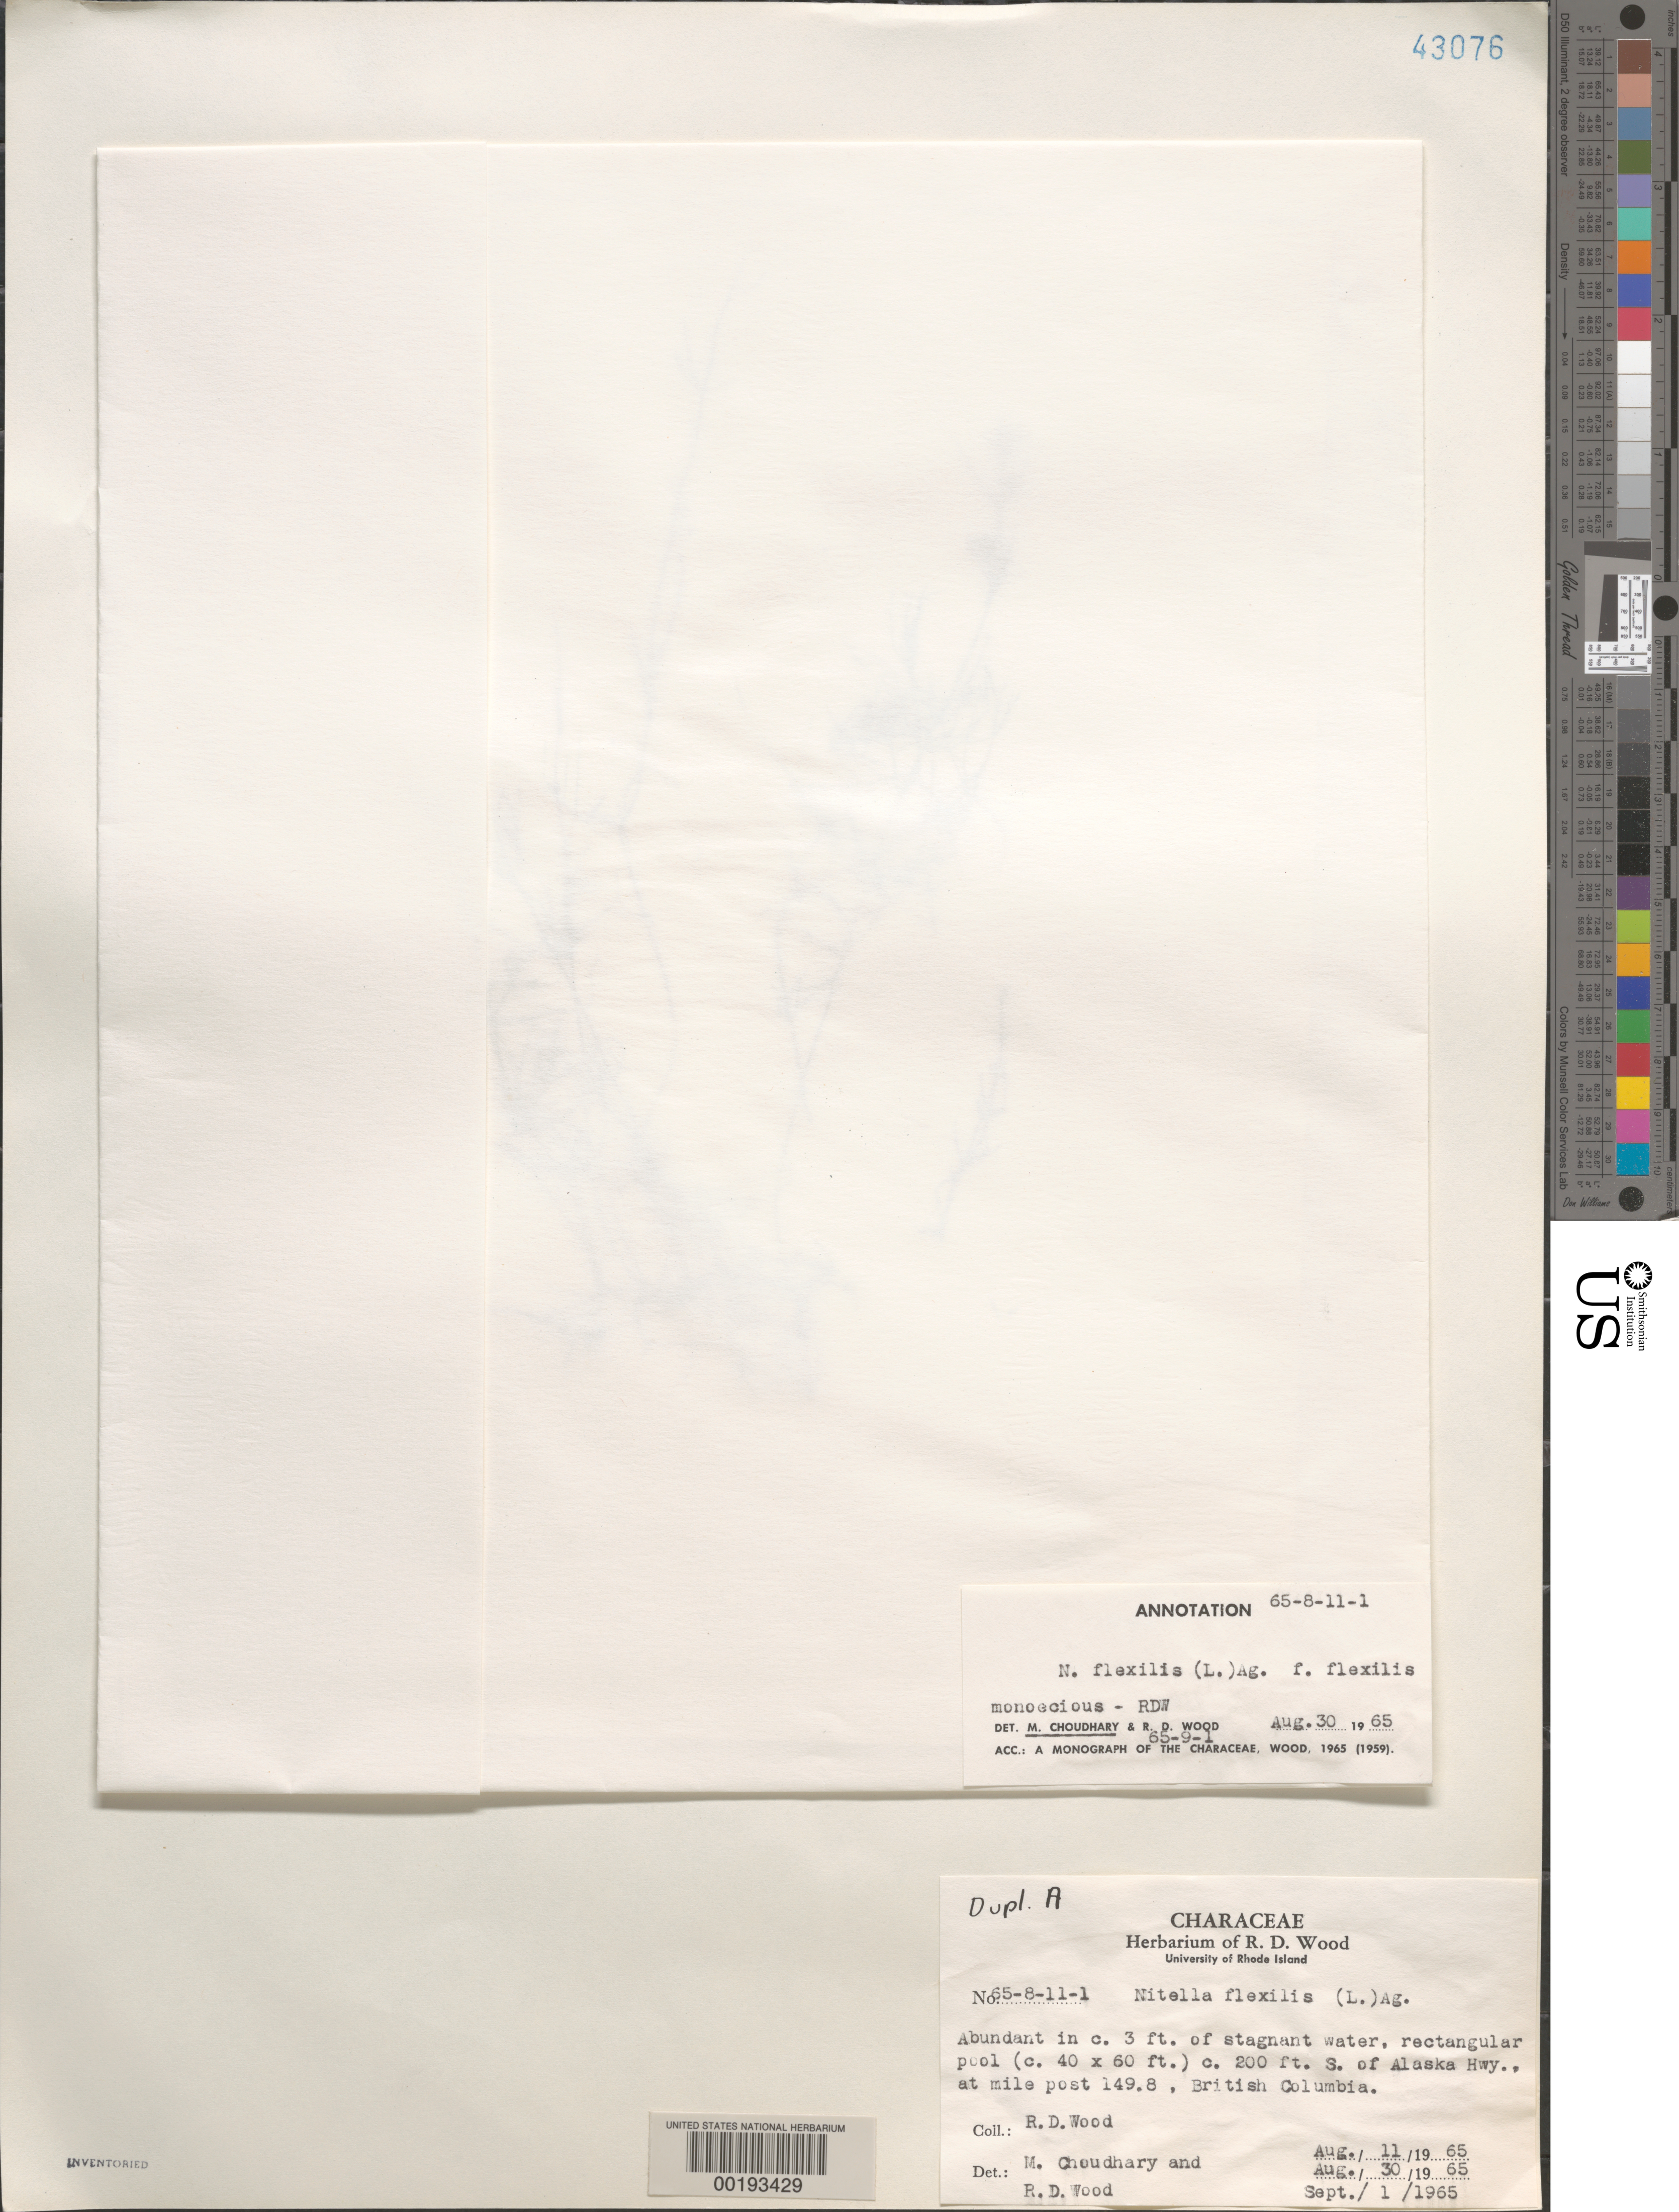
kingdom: Plantae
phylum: Charophyta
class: Charophyceae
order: Charales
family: Characeae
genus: Nitella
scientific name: Nitella flexilis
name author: (L.) C. Agardh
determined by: Wood, R. D.; Choudhary, M. C.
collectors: R. Wood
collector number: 65-8-11-1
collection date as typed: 11 Aug 1965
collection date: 1965-08-11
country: Canada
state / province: British Columbia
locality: Mile Post 149.8, just south of Alaska Highway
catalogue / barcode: US 43076